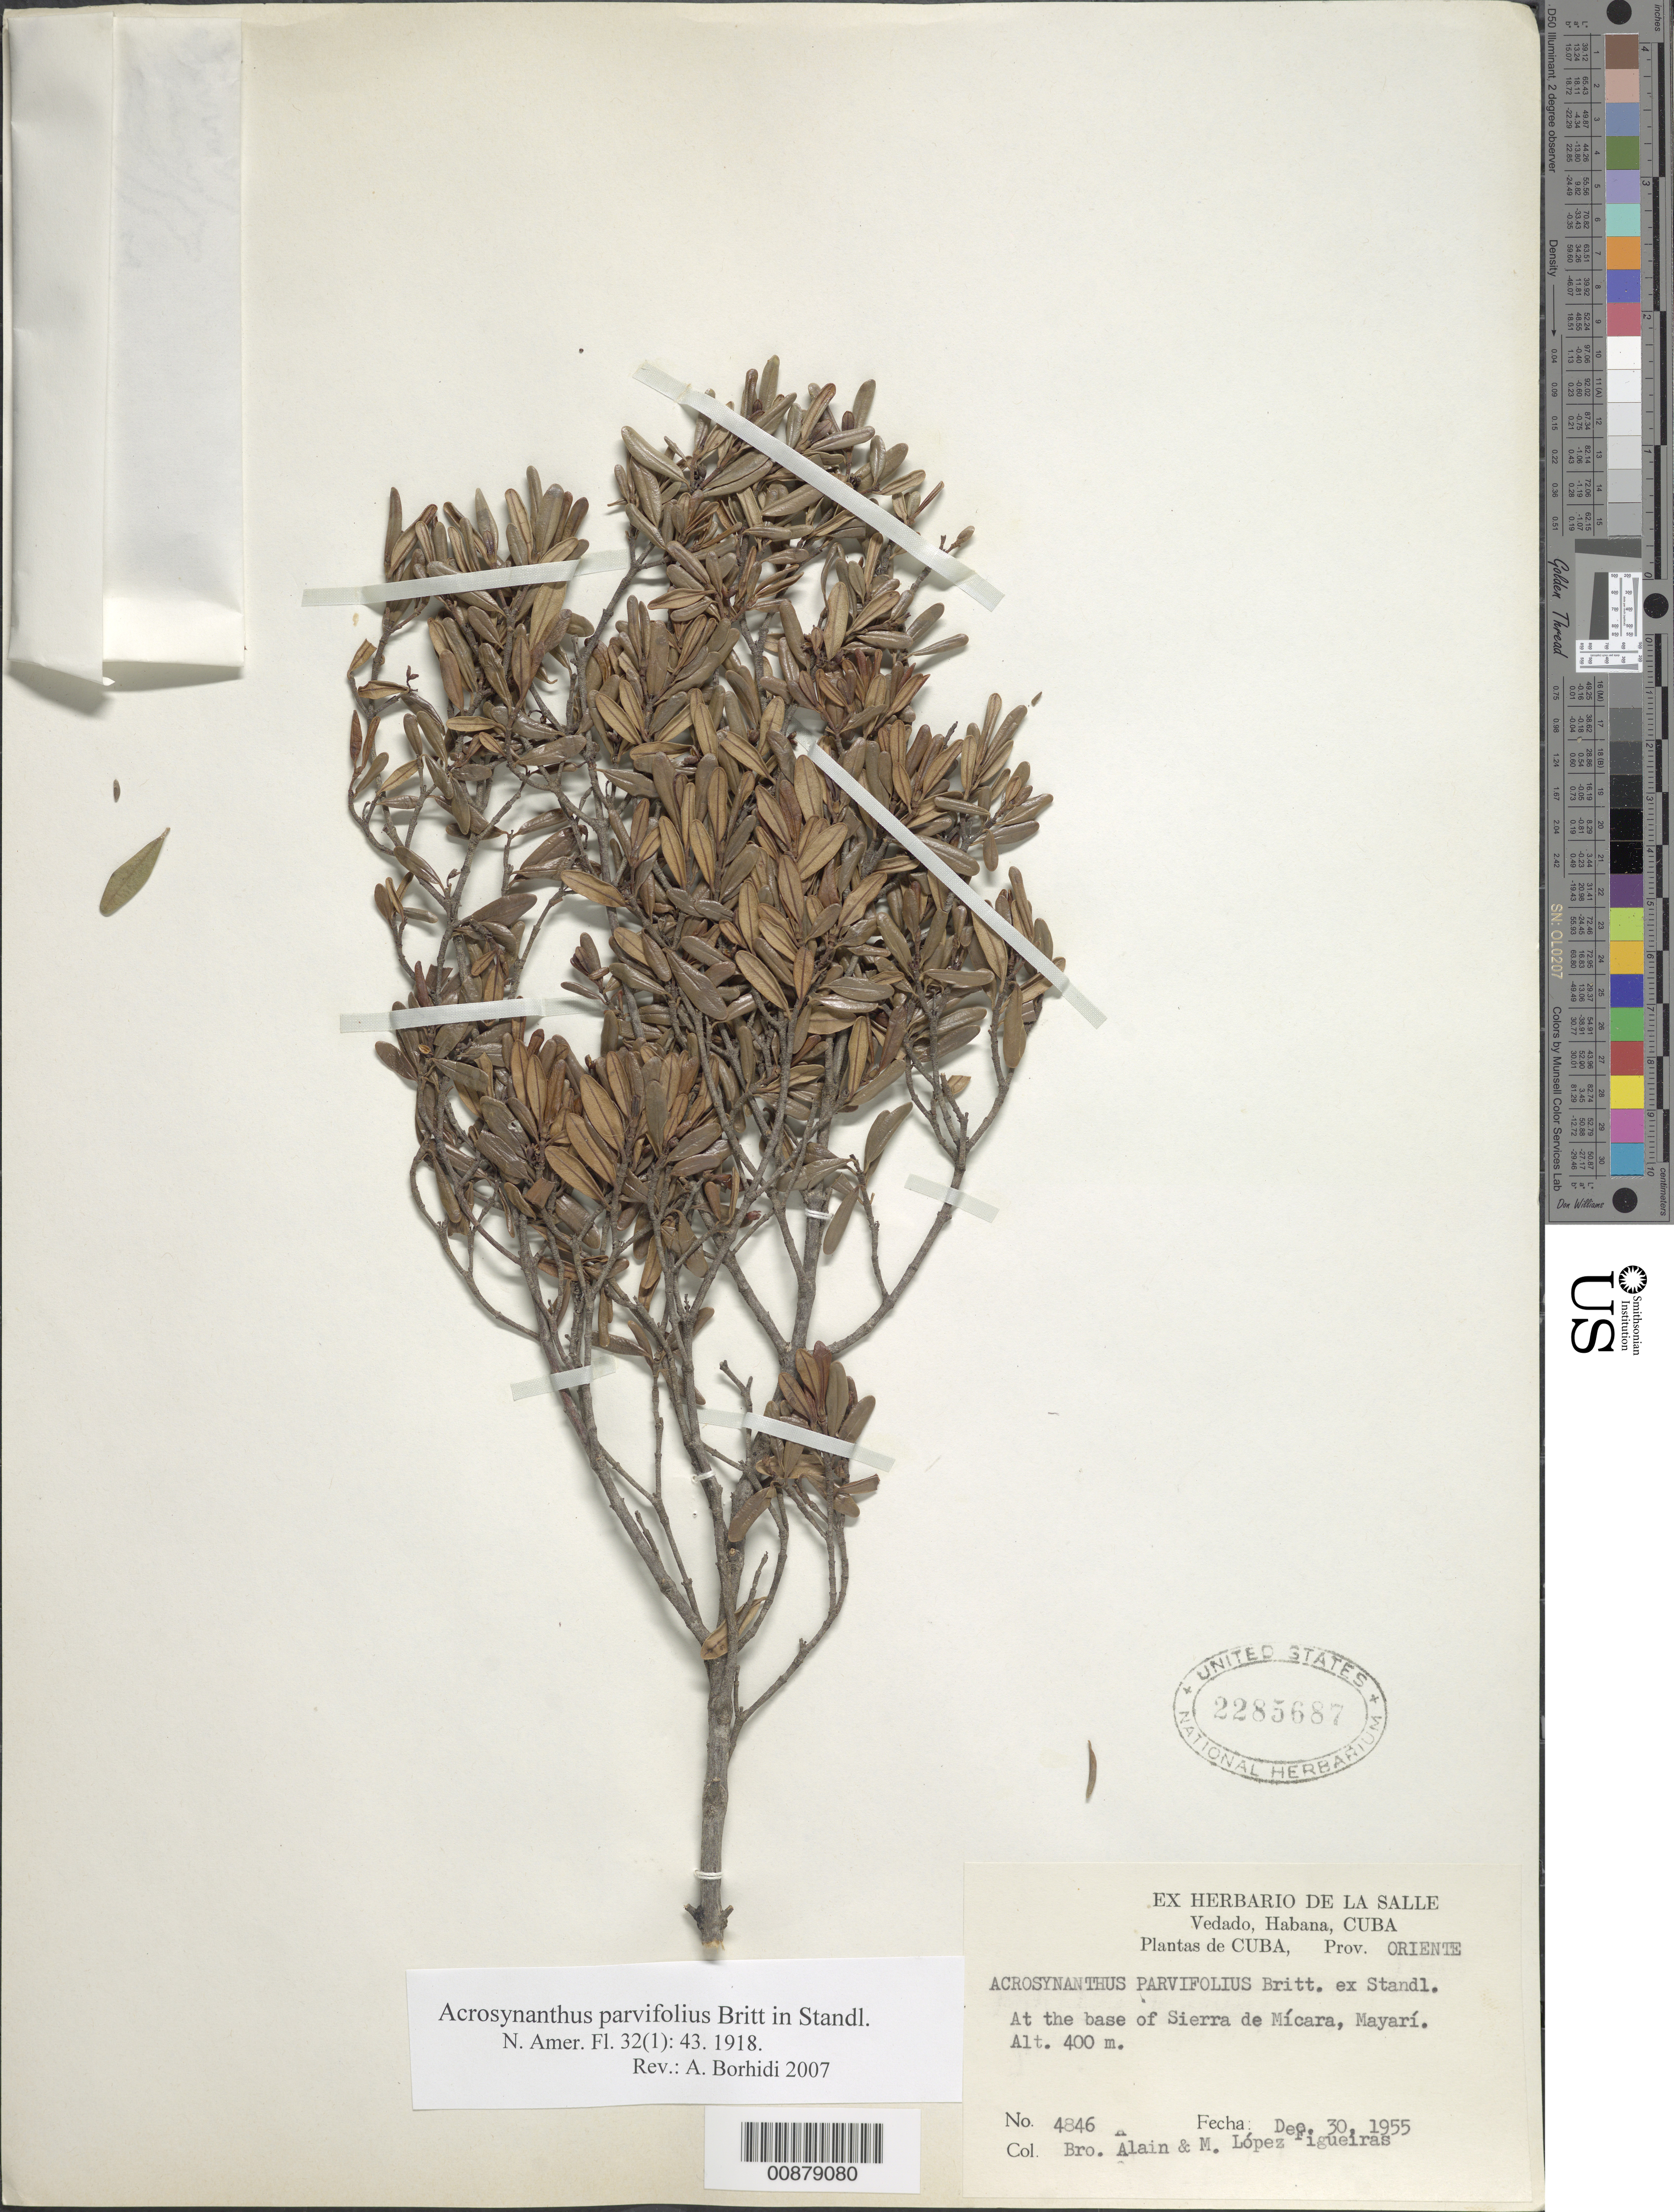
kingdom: Plantae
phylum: Tracheophyta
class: Magnoliopsida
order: Gentianales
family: Rubiaceae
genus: Acrosynanthus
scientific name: Acrosynanthus parvifolius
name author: Britton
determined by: Borhidi, Attila L.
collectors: A. H. Liogier & M. López Figueiras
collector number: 4846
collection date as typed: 30 Dec 1955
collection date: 1955-12-30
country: Cuba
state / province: Oriente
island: Cuba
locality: At the base of Sierra de Mícara, Mayarí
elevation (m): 400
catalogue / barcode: US 2285687